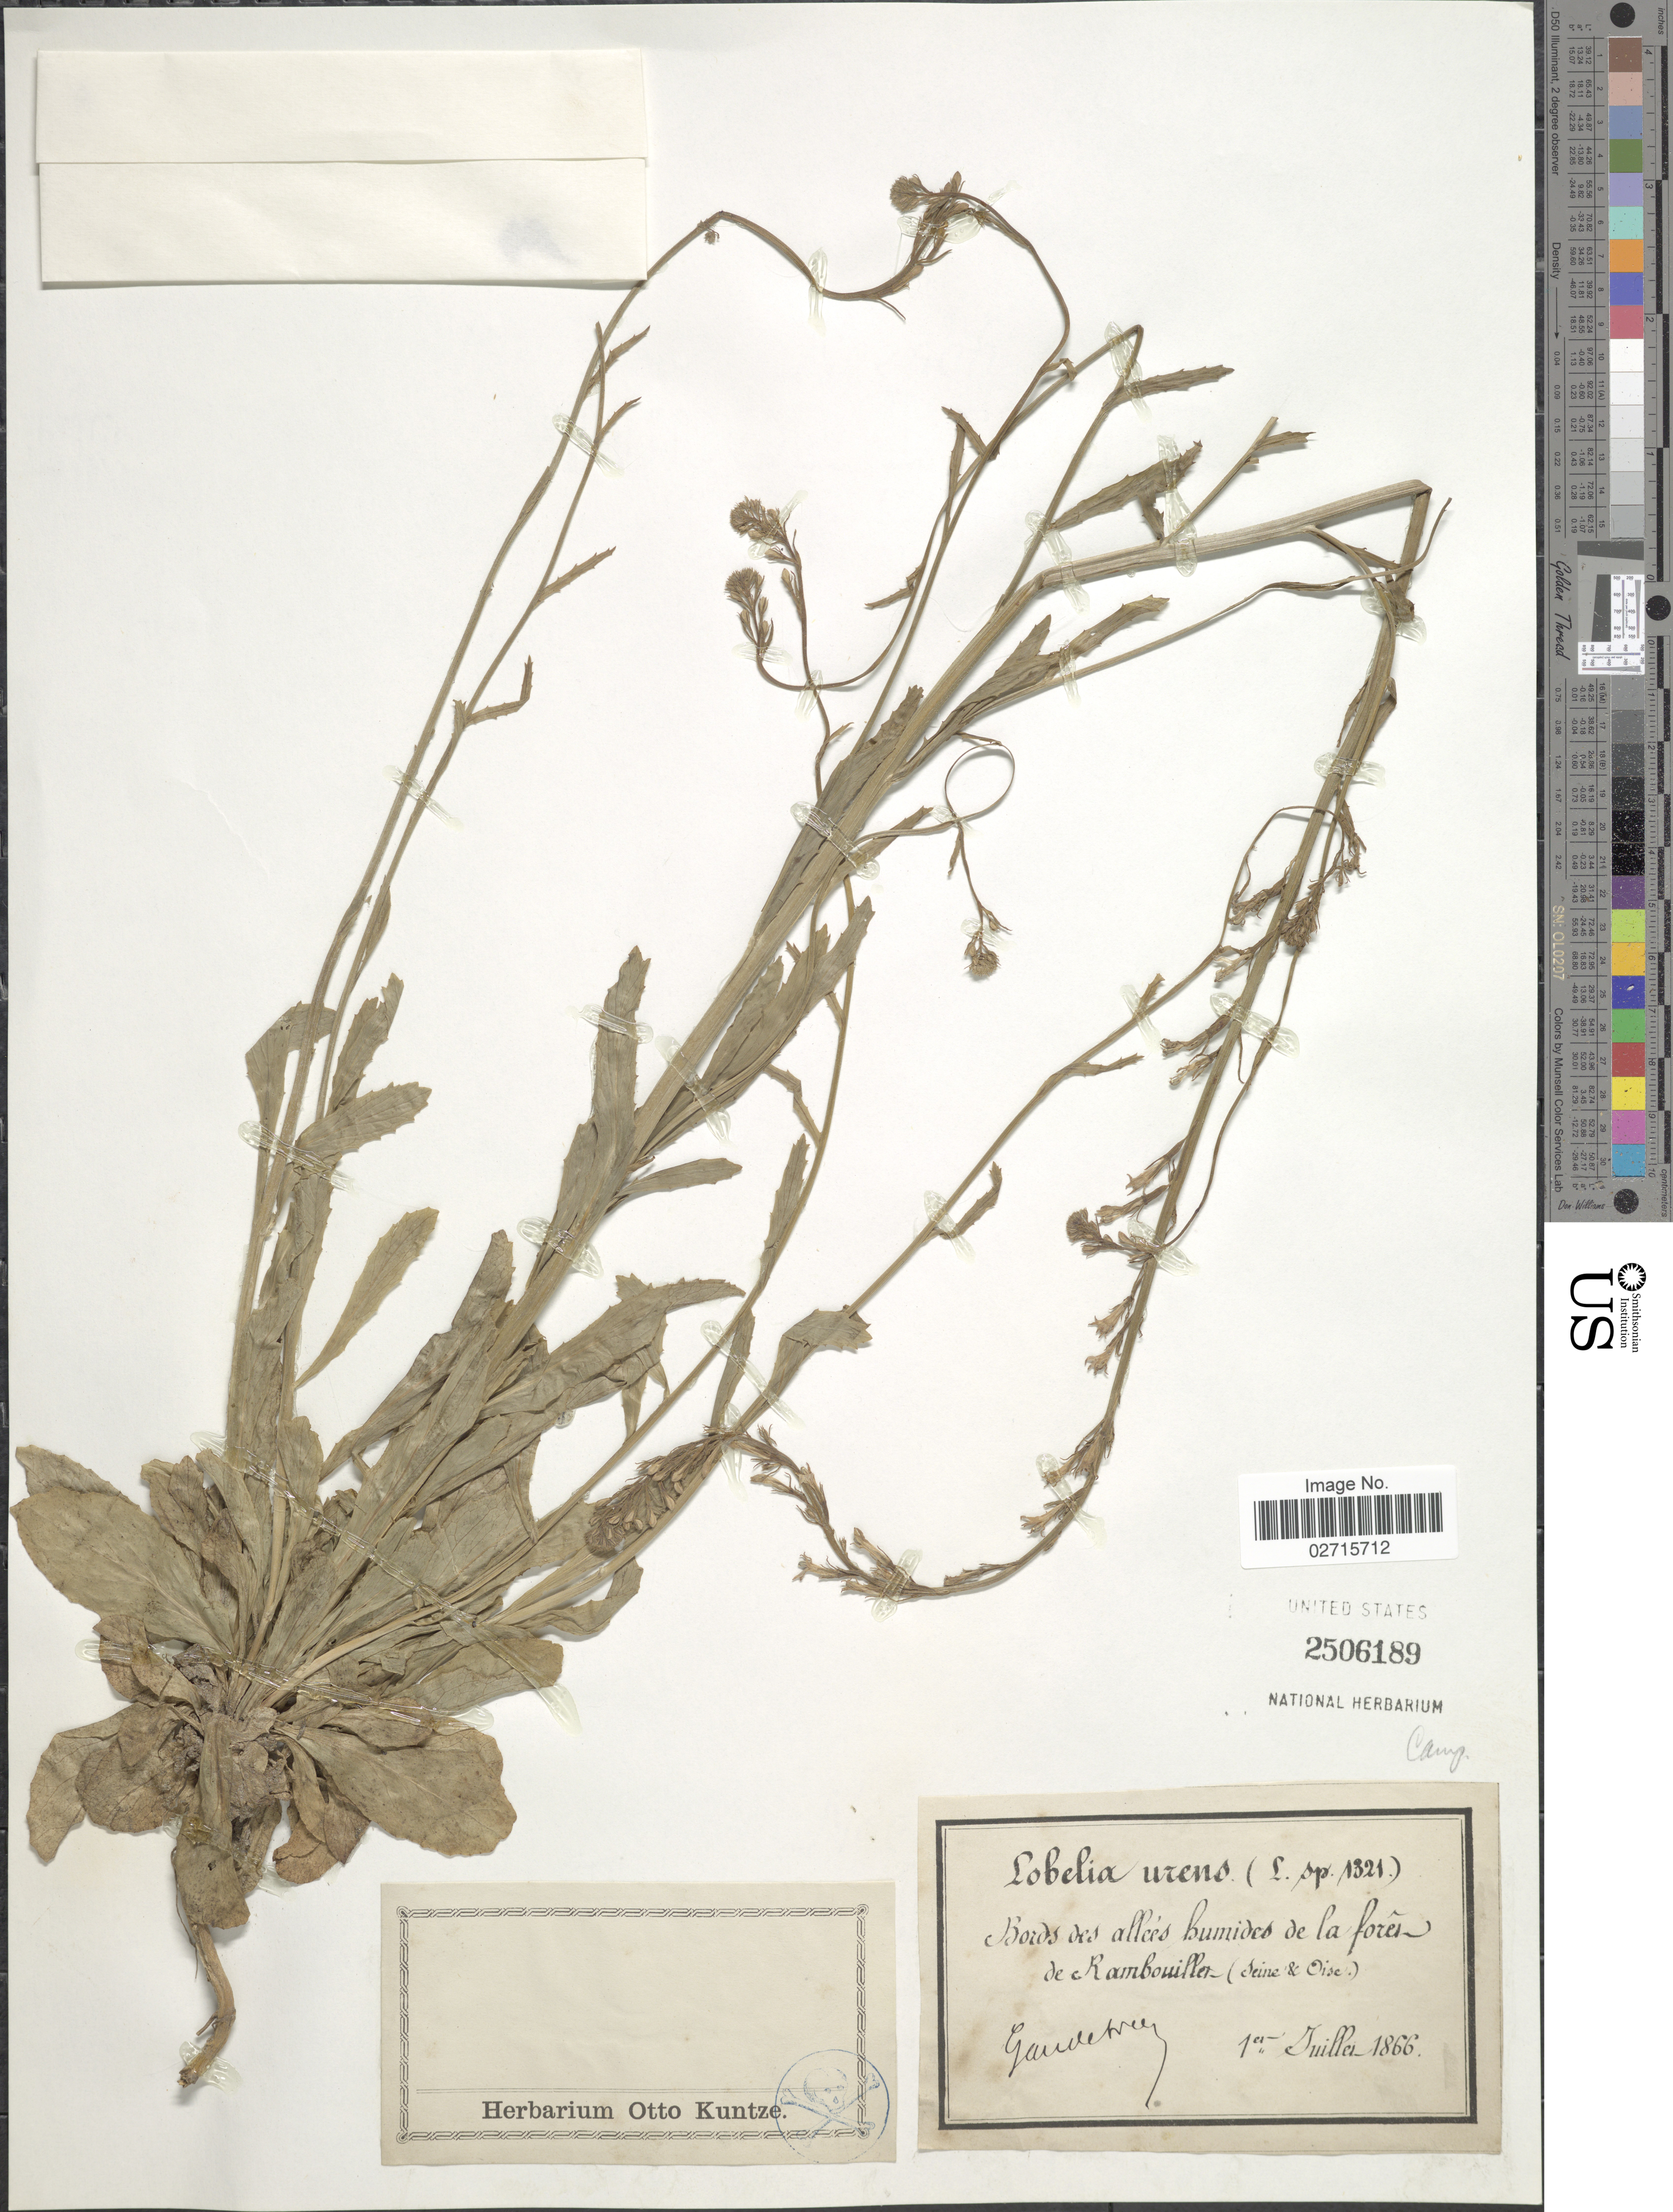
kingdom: Plantae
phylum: Tracheophyta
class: Magnoliopsida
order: Asterales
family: Campanulaceae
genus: Lobelia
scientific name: Lobelia urens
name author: L.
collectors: Gaudefrey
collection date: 1866-07-01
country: France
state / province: Île-de-France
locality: Bords des allees humides de la foret de Rambouillet (Seine & Oise)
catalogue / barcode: US 2506189